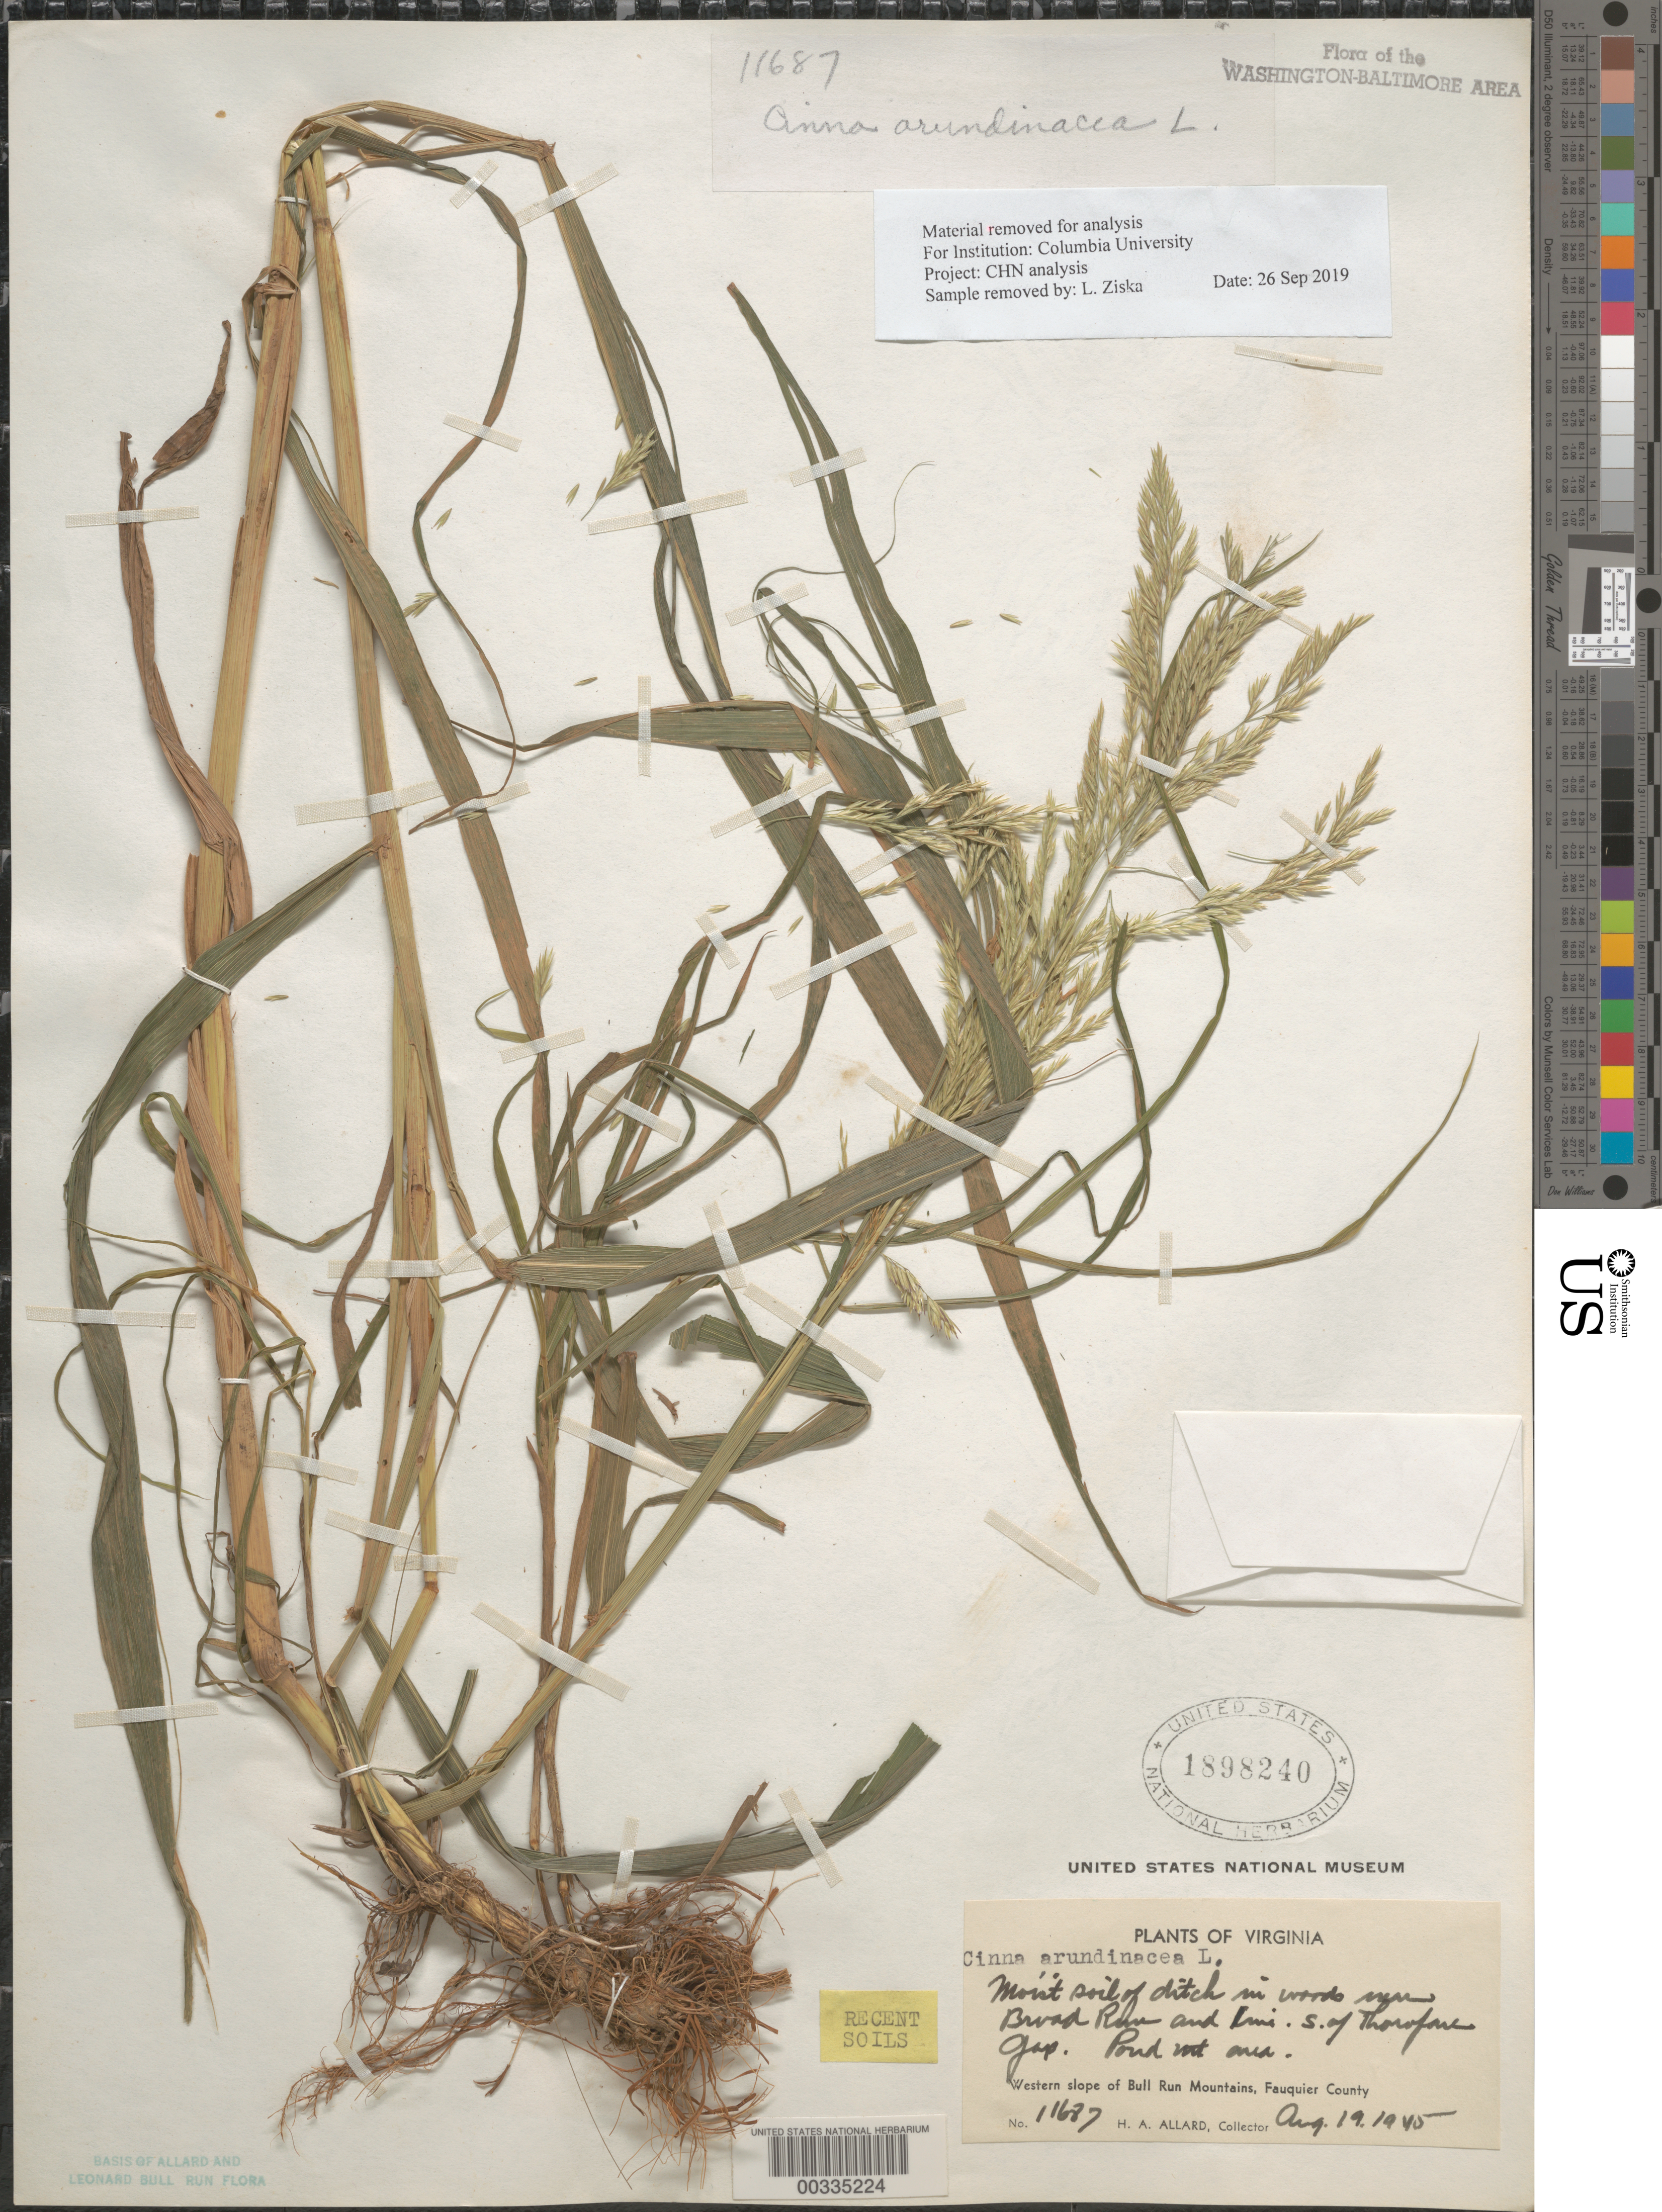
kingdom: Plantae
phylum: Tracheophyta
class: Liliopsida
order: Poales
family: Poaceae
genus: Cinna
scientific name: Cinna arundinacea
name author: L.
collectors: H. A. Allard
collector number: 11687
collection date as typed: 19 Aug 1945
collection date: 1945-08-19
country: United States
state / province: Virginia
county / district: Fauquier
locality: Broad Run south of Thorofare Gap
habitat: Moist soil of ditch in woods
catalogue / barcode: US 1898240